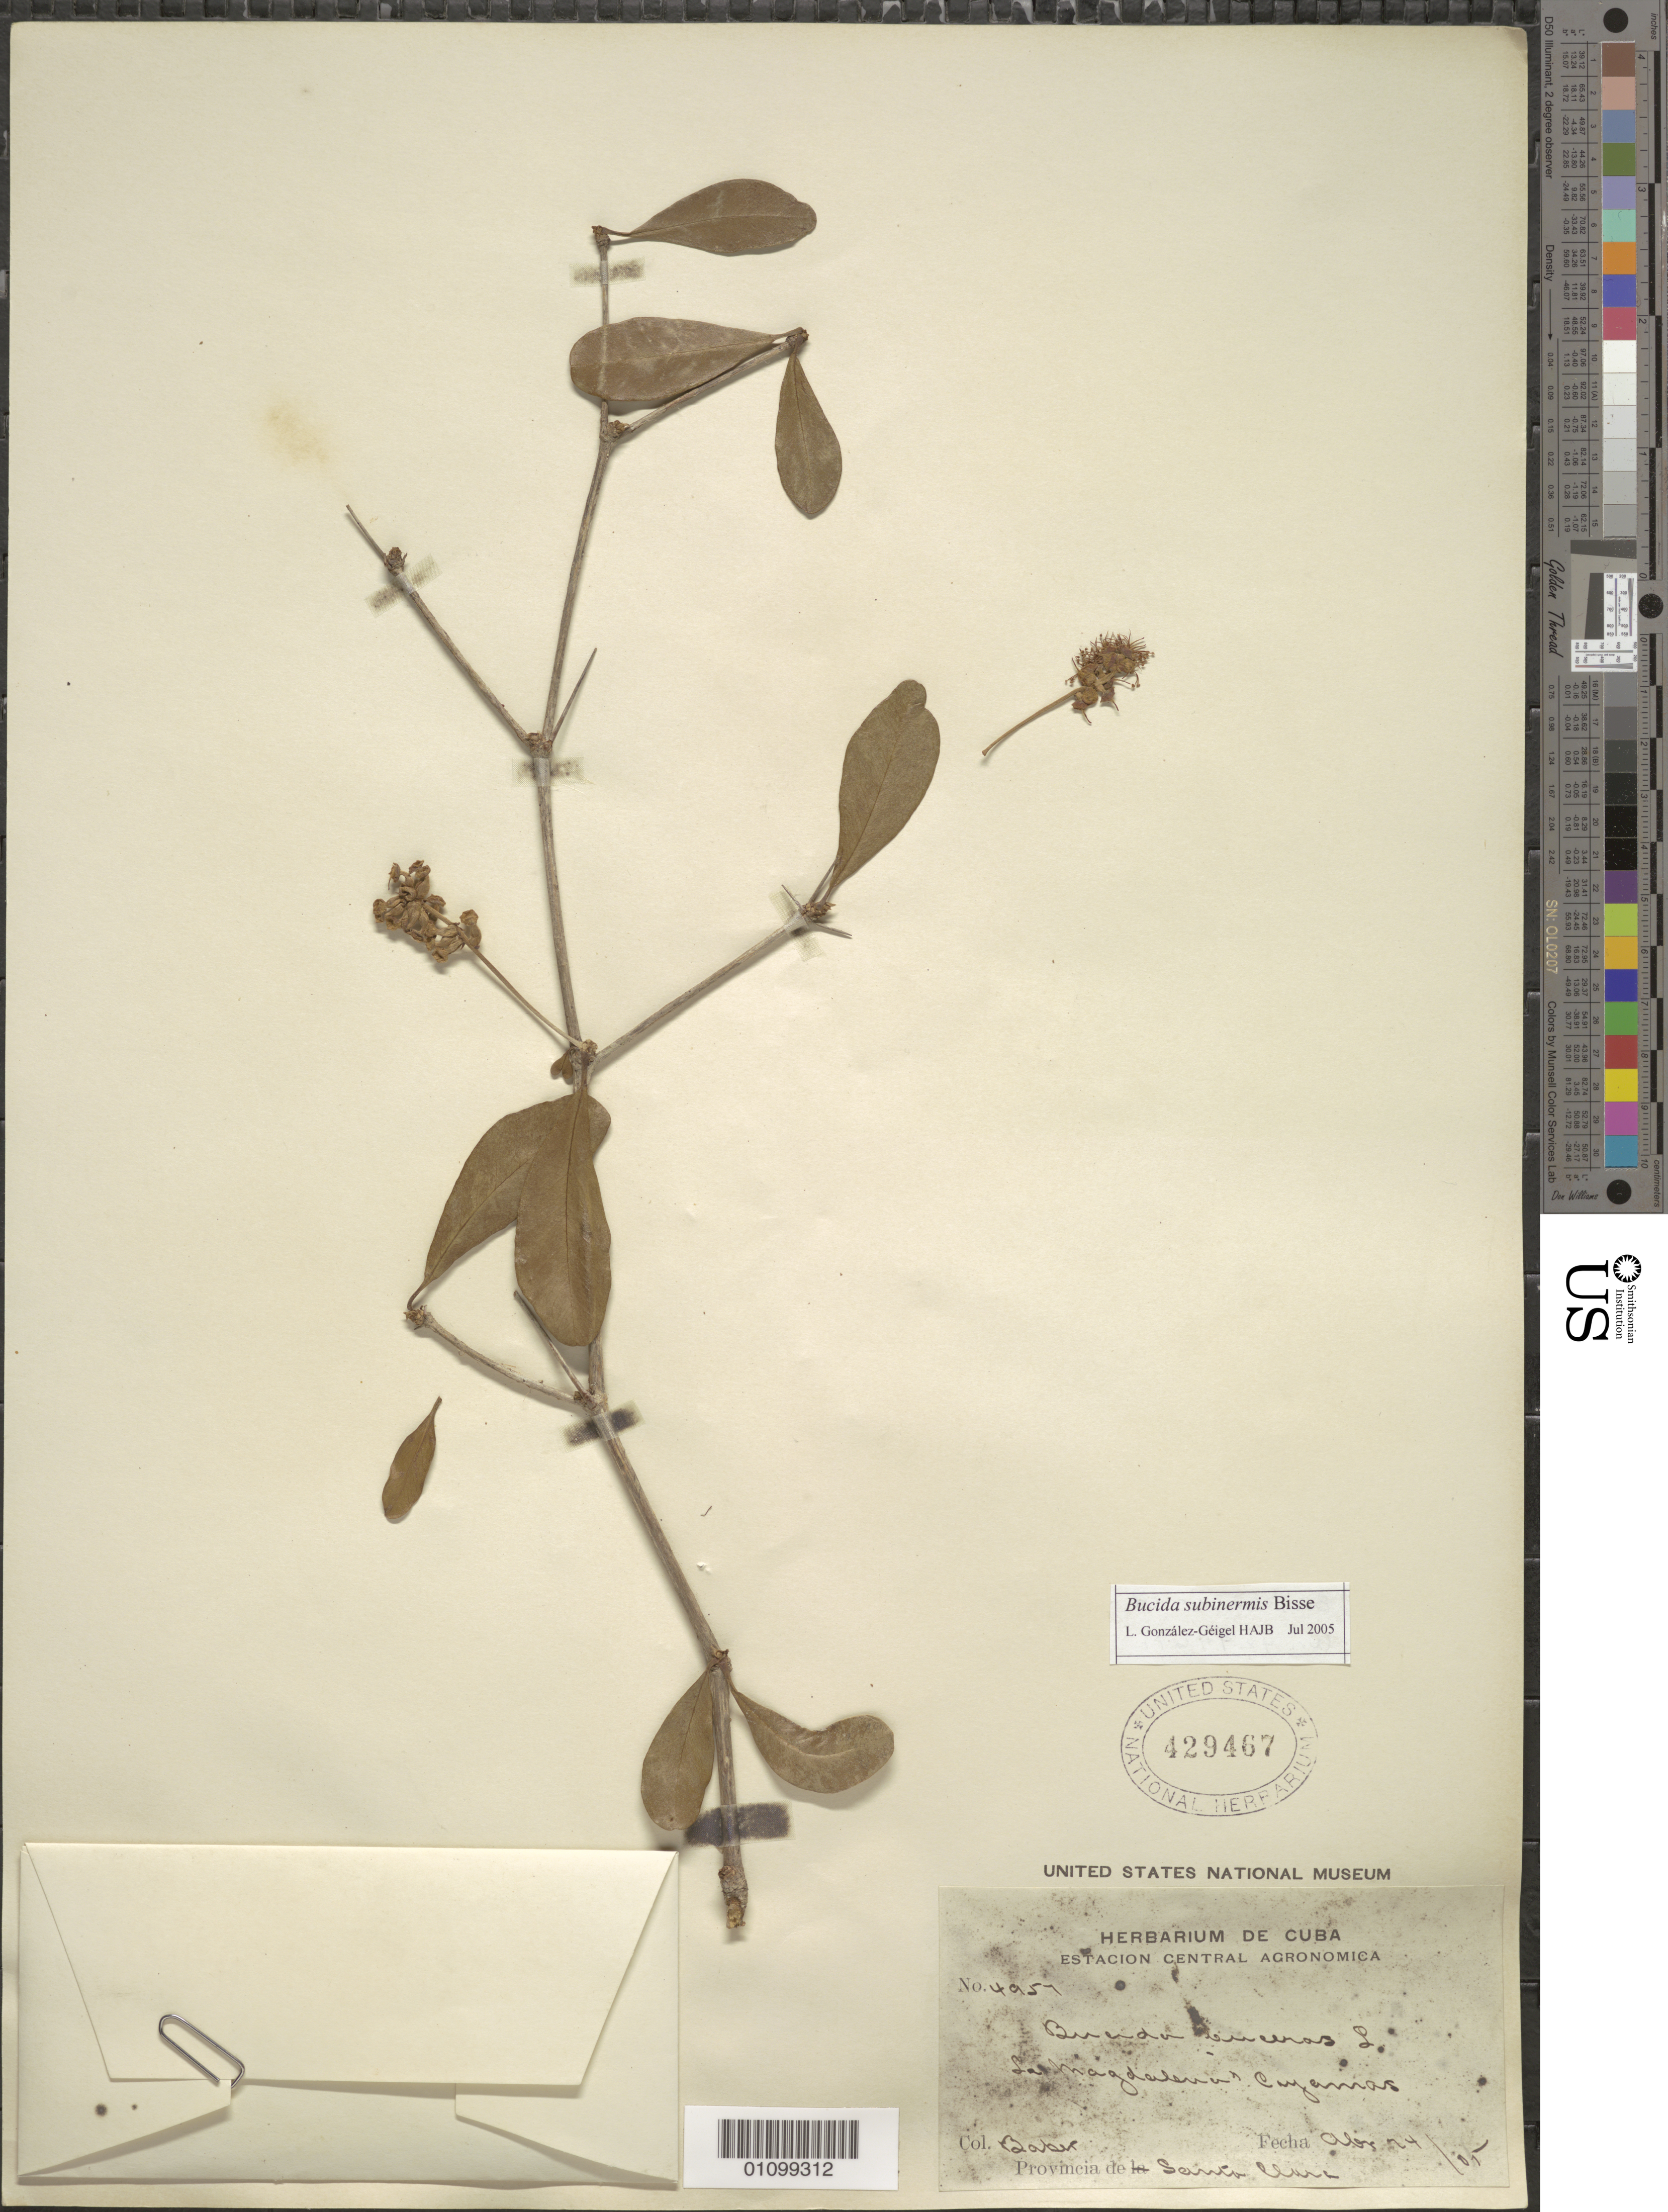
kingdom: Plantae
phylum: Tracheophyta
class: Magnoliopsida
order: Myrtales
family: Combretaceae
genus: Terminalia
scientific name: Terminalia buceras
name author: (L.) C. Wright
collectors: C. F. Baker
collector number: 4957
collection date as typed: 24 Apr 1905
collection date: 1905-04-24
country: Cuba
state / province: Villa Clara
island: Cuba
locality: Santa Clara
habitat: La Magdalena Cayamas.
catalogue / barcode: US 429467